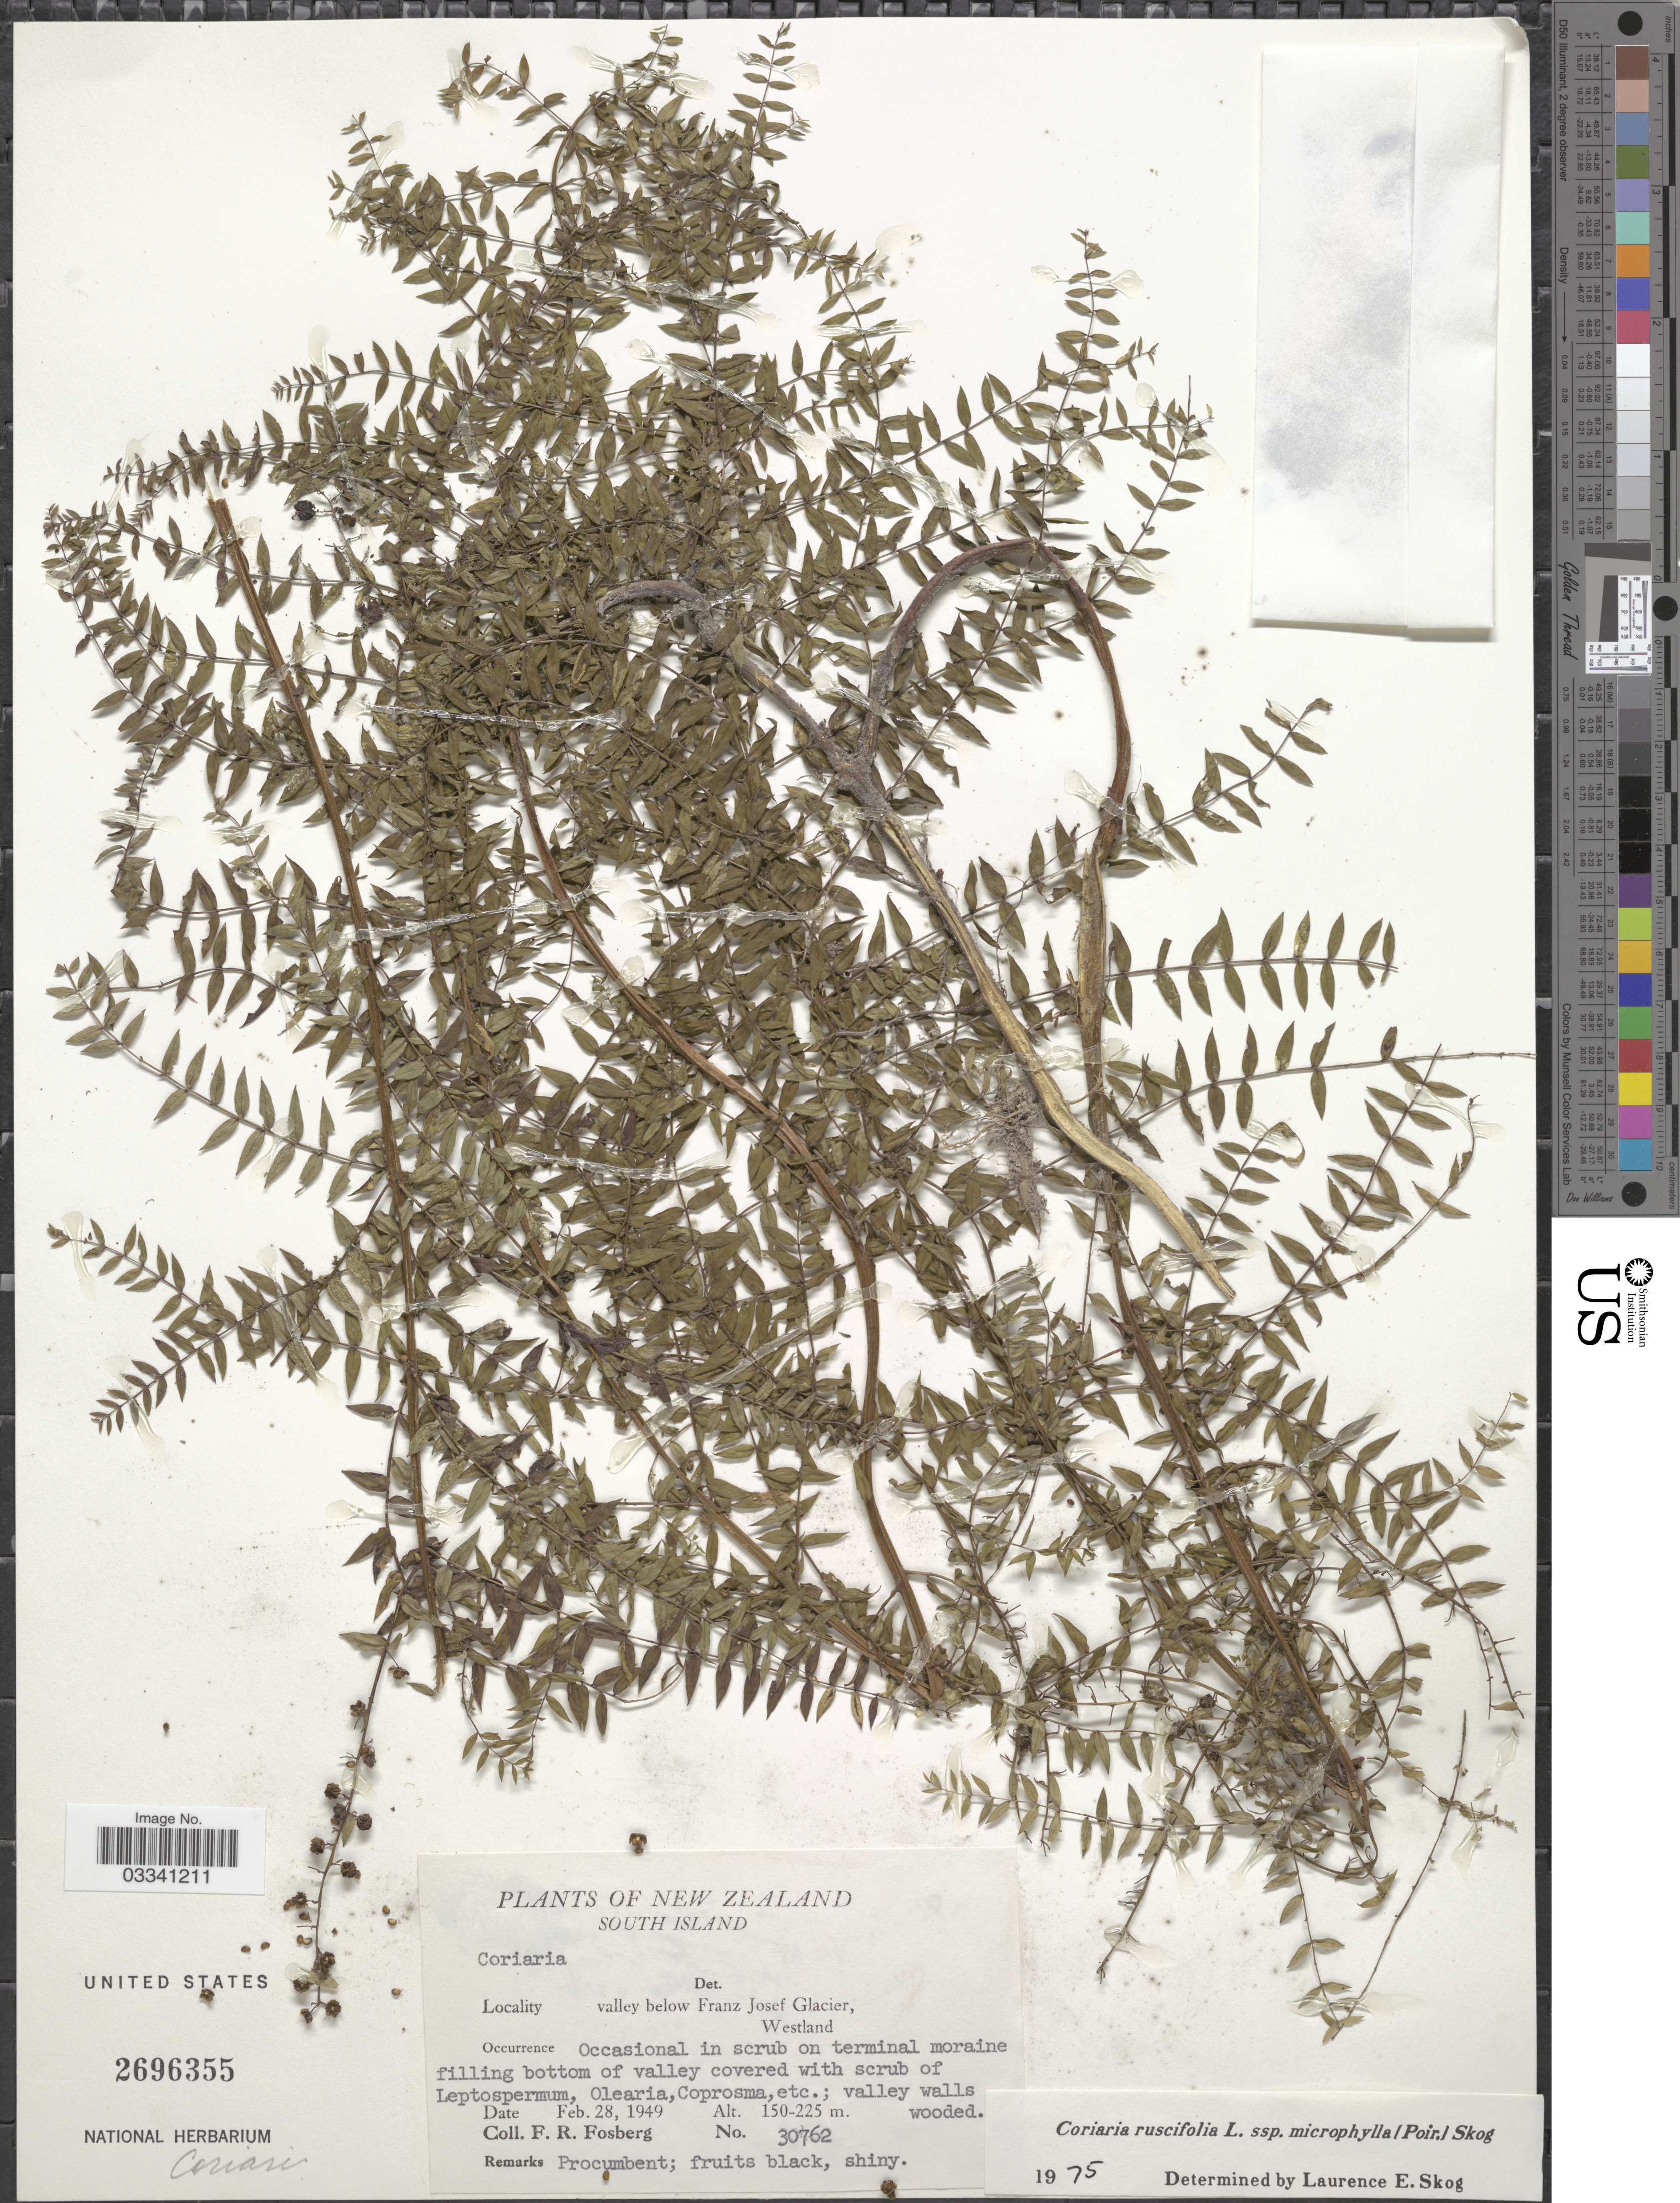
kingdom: Plantae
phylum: Tracheophyta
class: Magnoliopsida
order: Cucurbitales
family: Coriariaceae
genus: Coriaria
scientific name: Coriaria ruscifolia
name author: L.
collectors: F. R. Fosberg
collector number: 30762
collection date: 1949-02-28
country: New Zealand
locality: South Island. Valley below Franz Josef Glacier, Westland.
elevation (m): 150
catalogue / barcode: US 2696355